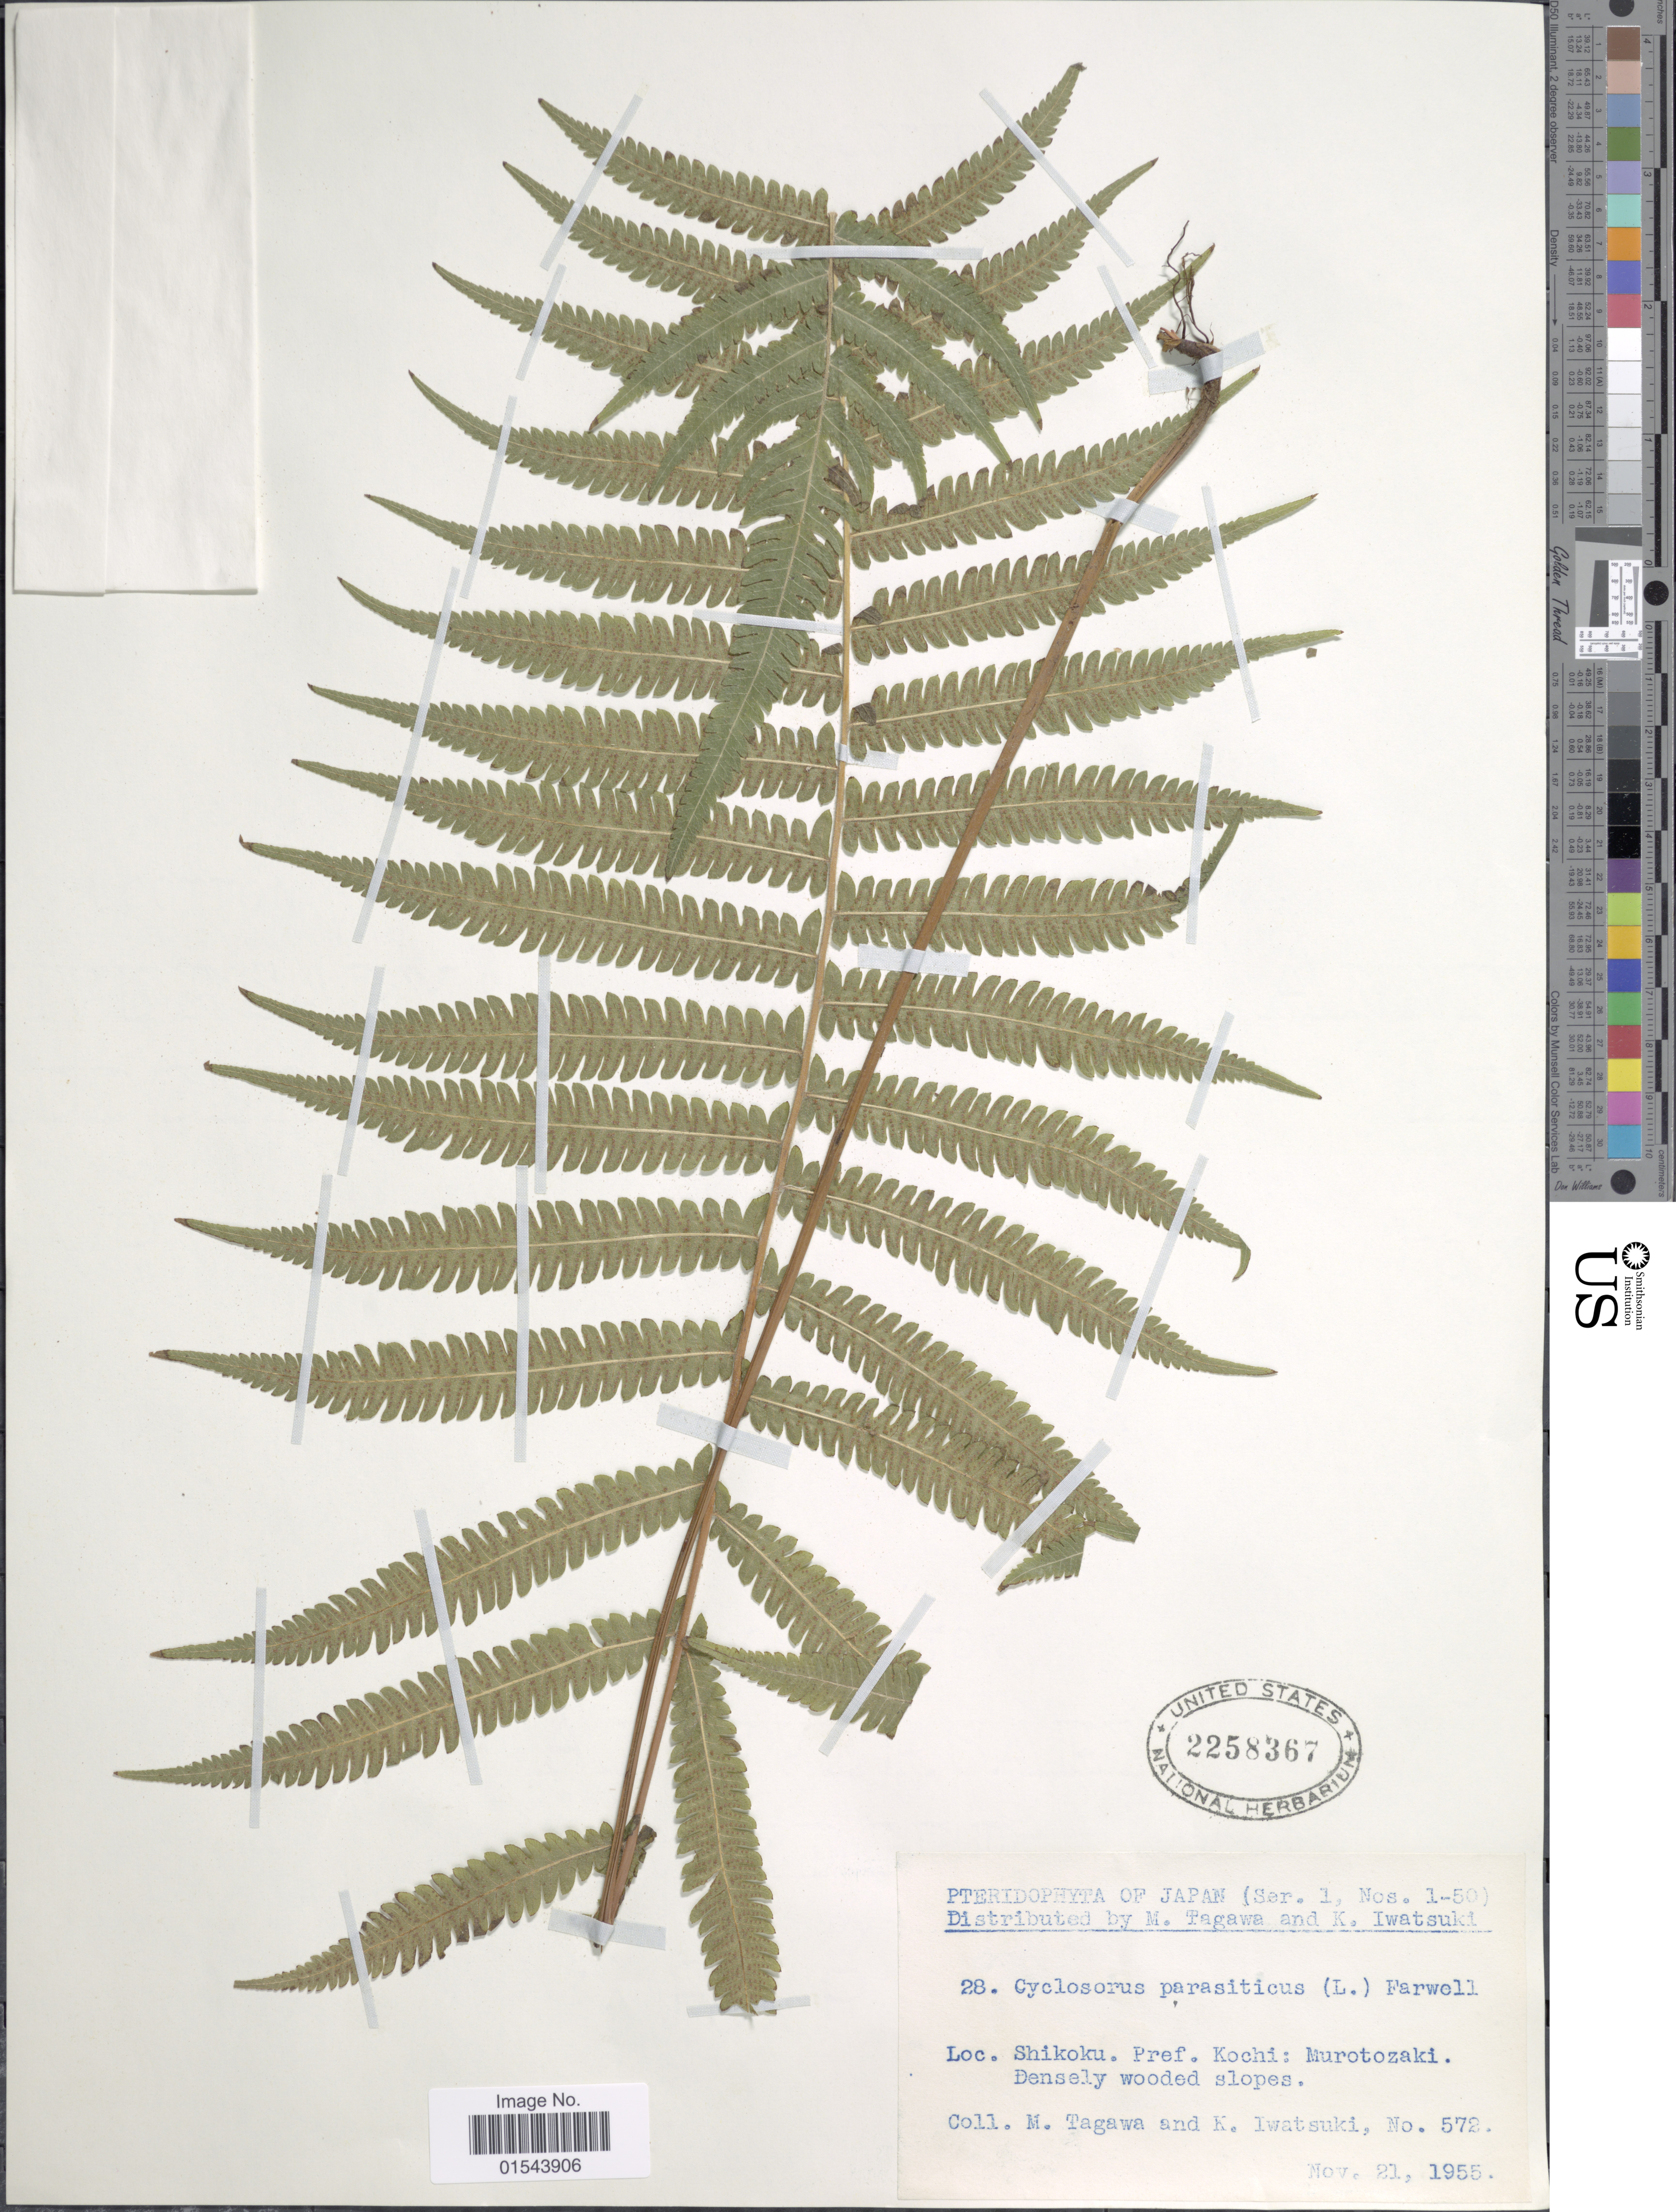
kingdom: Plantae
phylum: Tracheophyta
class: Polypodiopsida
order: Polypodiales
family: Thelypteridaceae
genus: Christella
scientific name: Christella parasitica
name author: (L.) H. Lév.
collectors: M. Tagawa & K. Iwatsuki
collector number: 572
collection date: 1955-11-21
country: Japan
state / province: Koti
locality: Shikoku. Pref. Kochi: Murotozaki.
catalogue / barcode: US 2258367